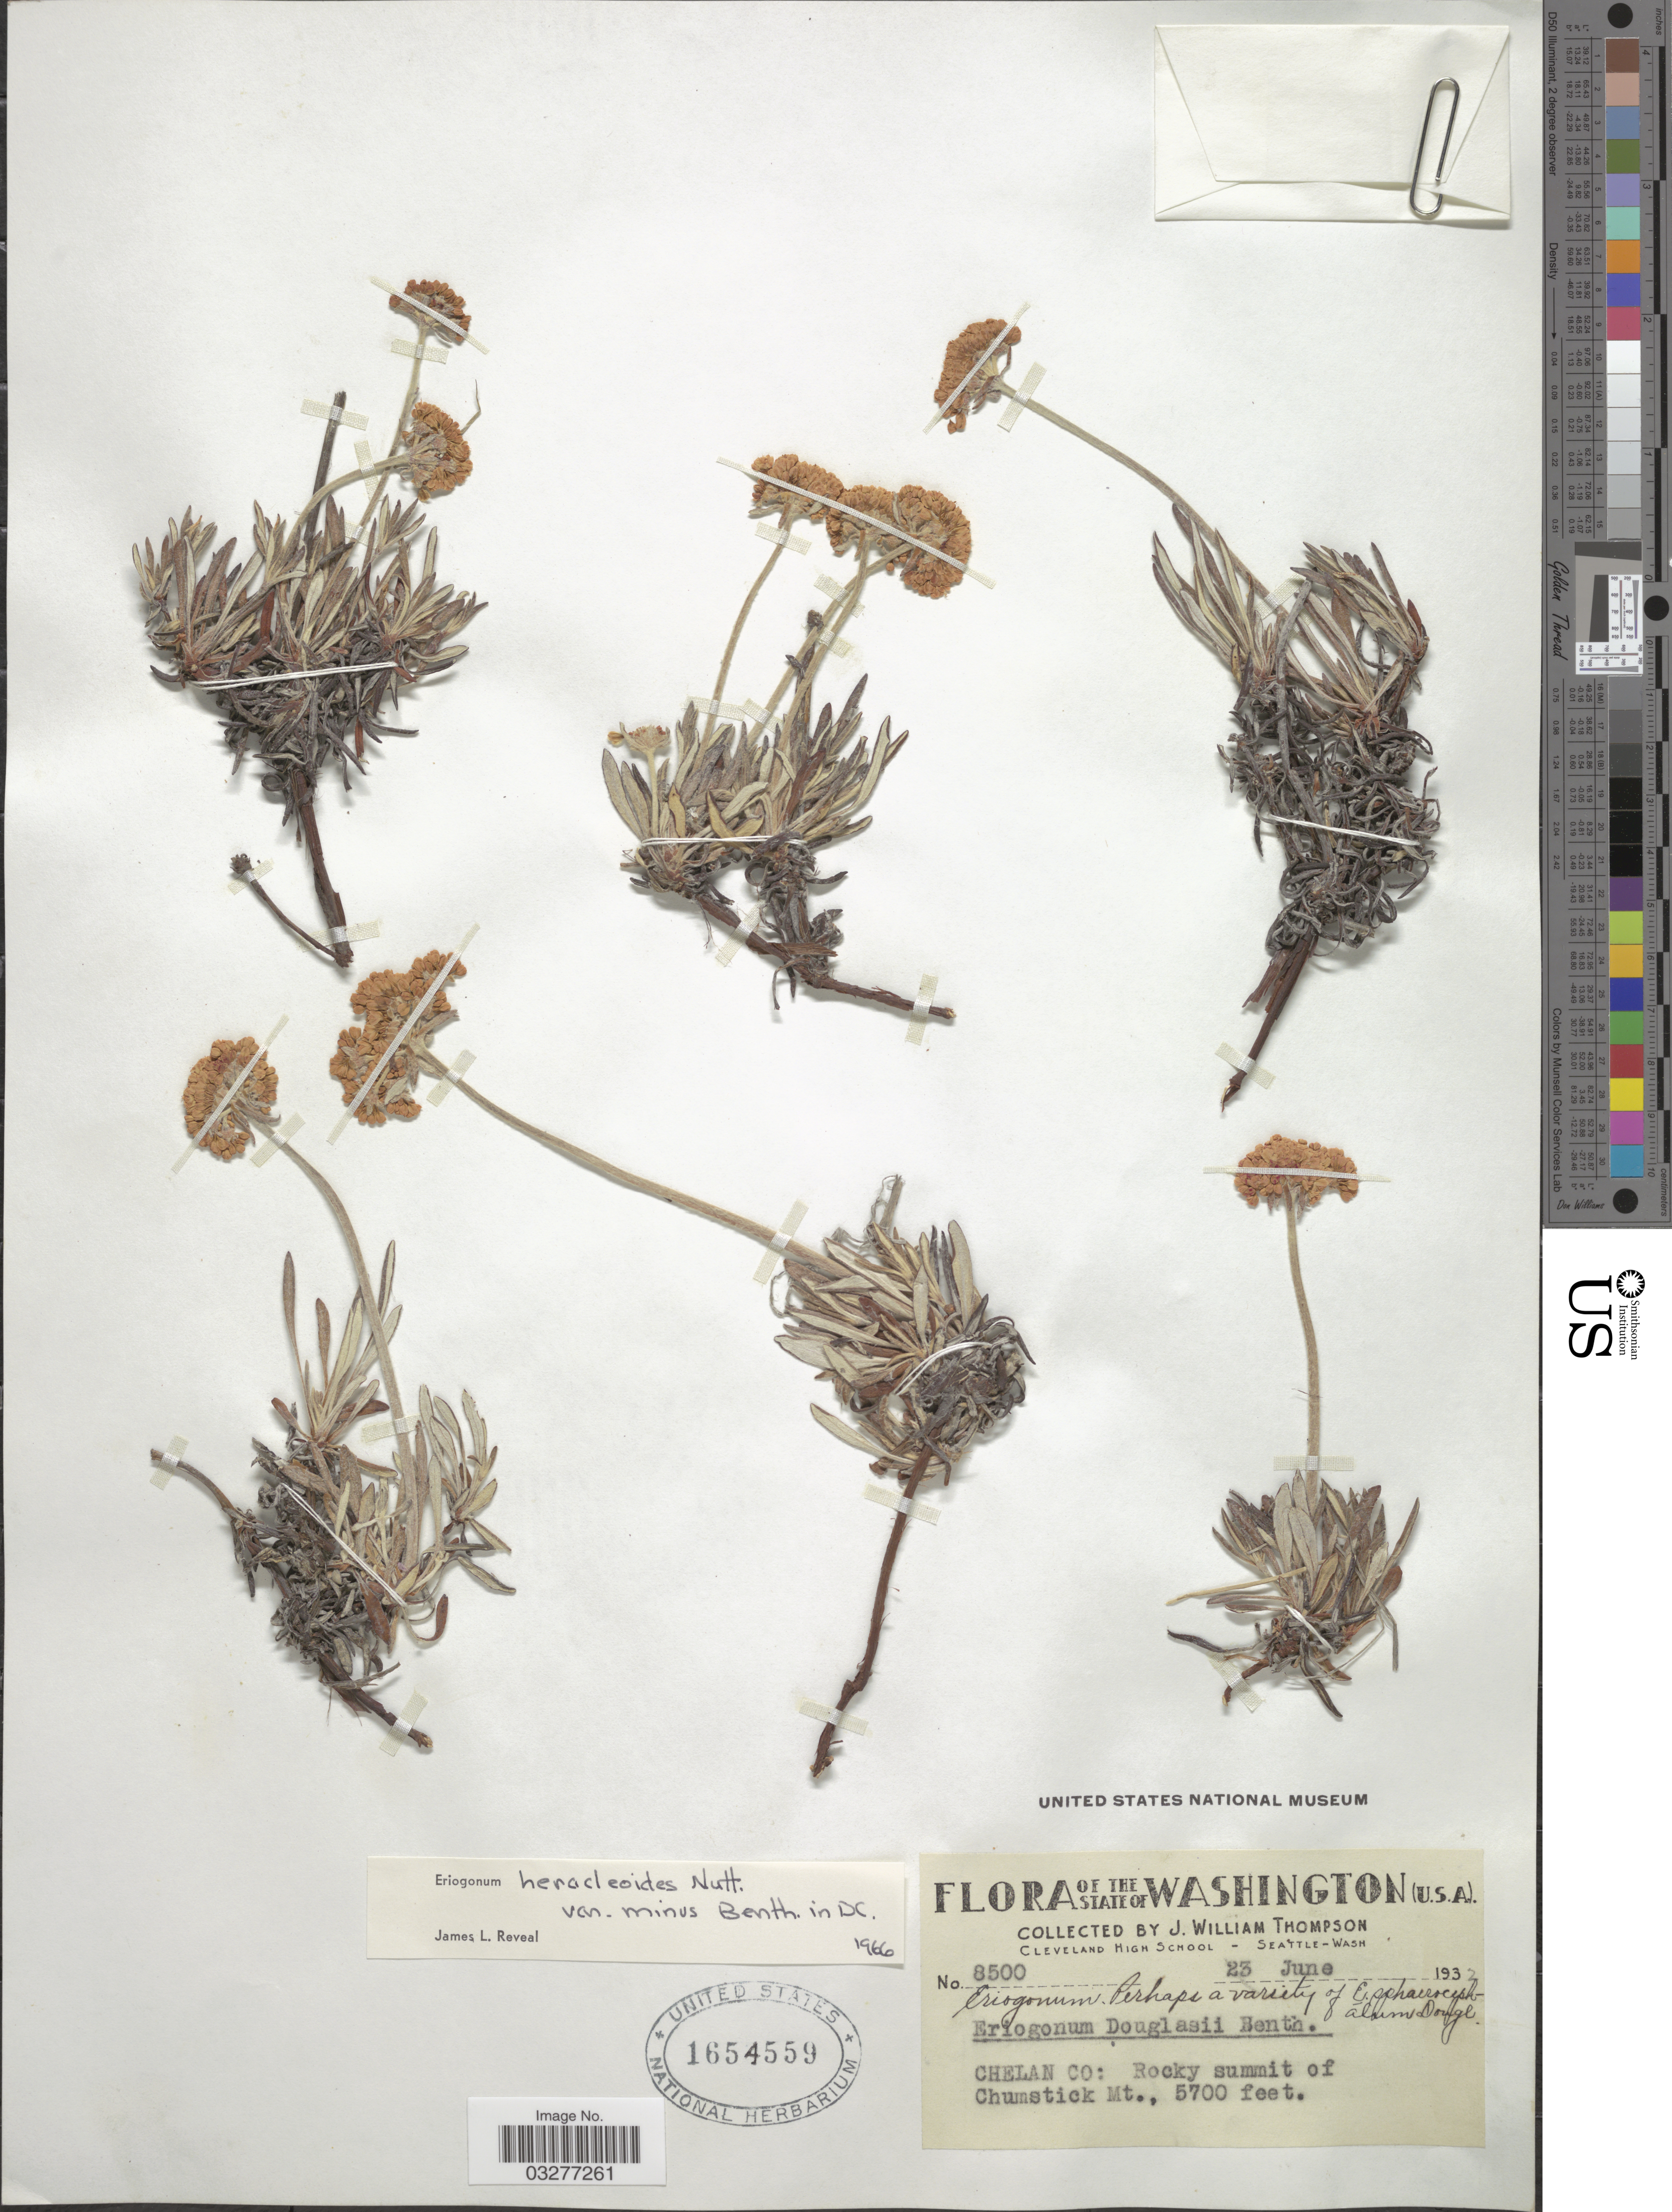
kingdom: Plantae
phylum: Tracheophyta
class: Magnoliopsida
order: Caryophyllales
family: Polygonaceae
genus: Eriogonum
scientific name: Eriogonum heracleoides var. leucophaeum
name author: Reveal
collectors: J. W. Thomson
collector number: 8500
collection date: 1932-06-23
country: United States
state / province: Washington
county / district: Chelan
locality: Chelan Co: Rocky summit of Chumstick Mt.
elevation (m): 1737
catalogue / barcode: US 1654559